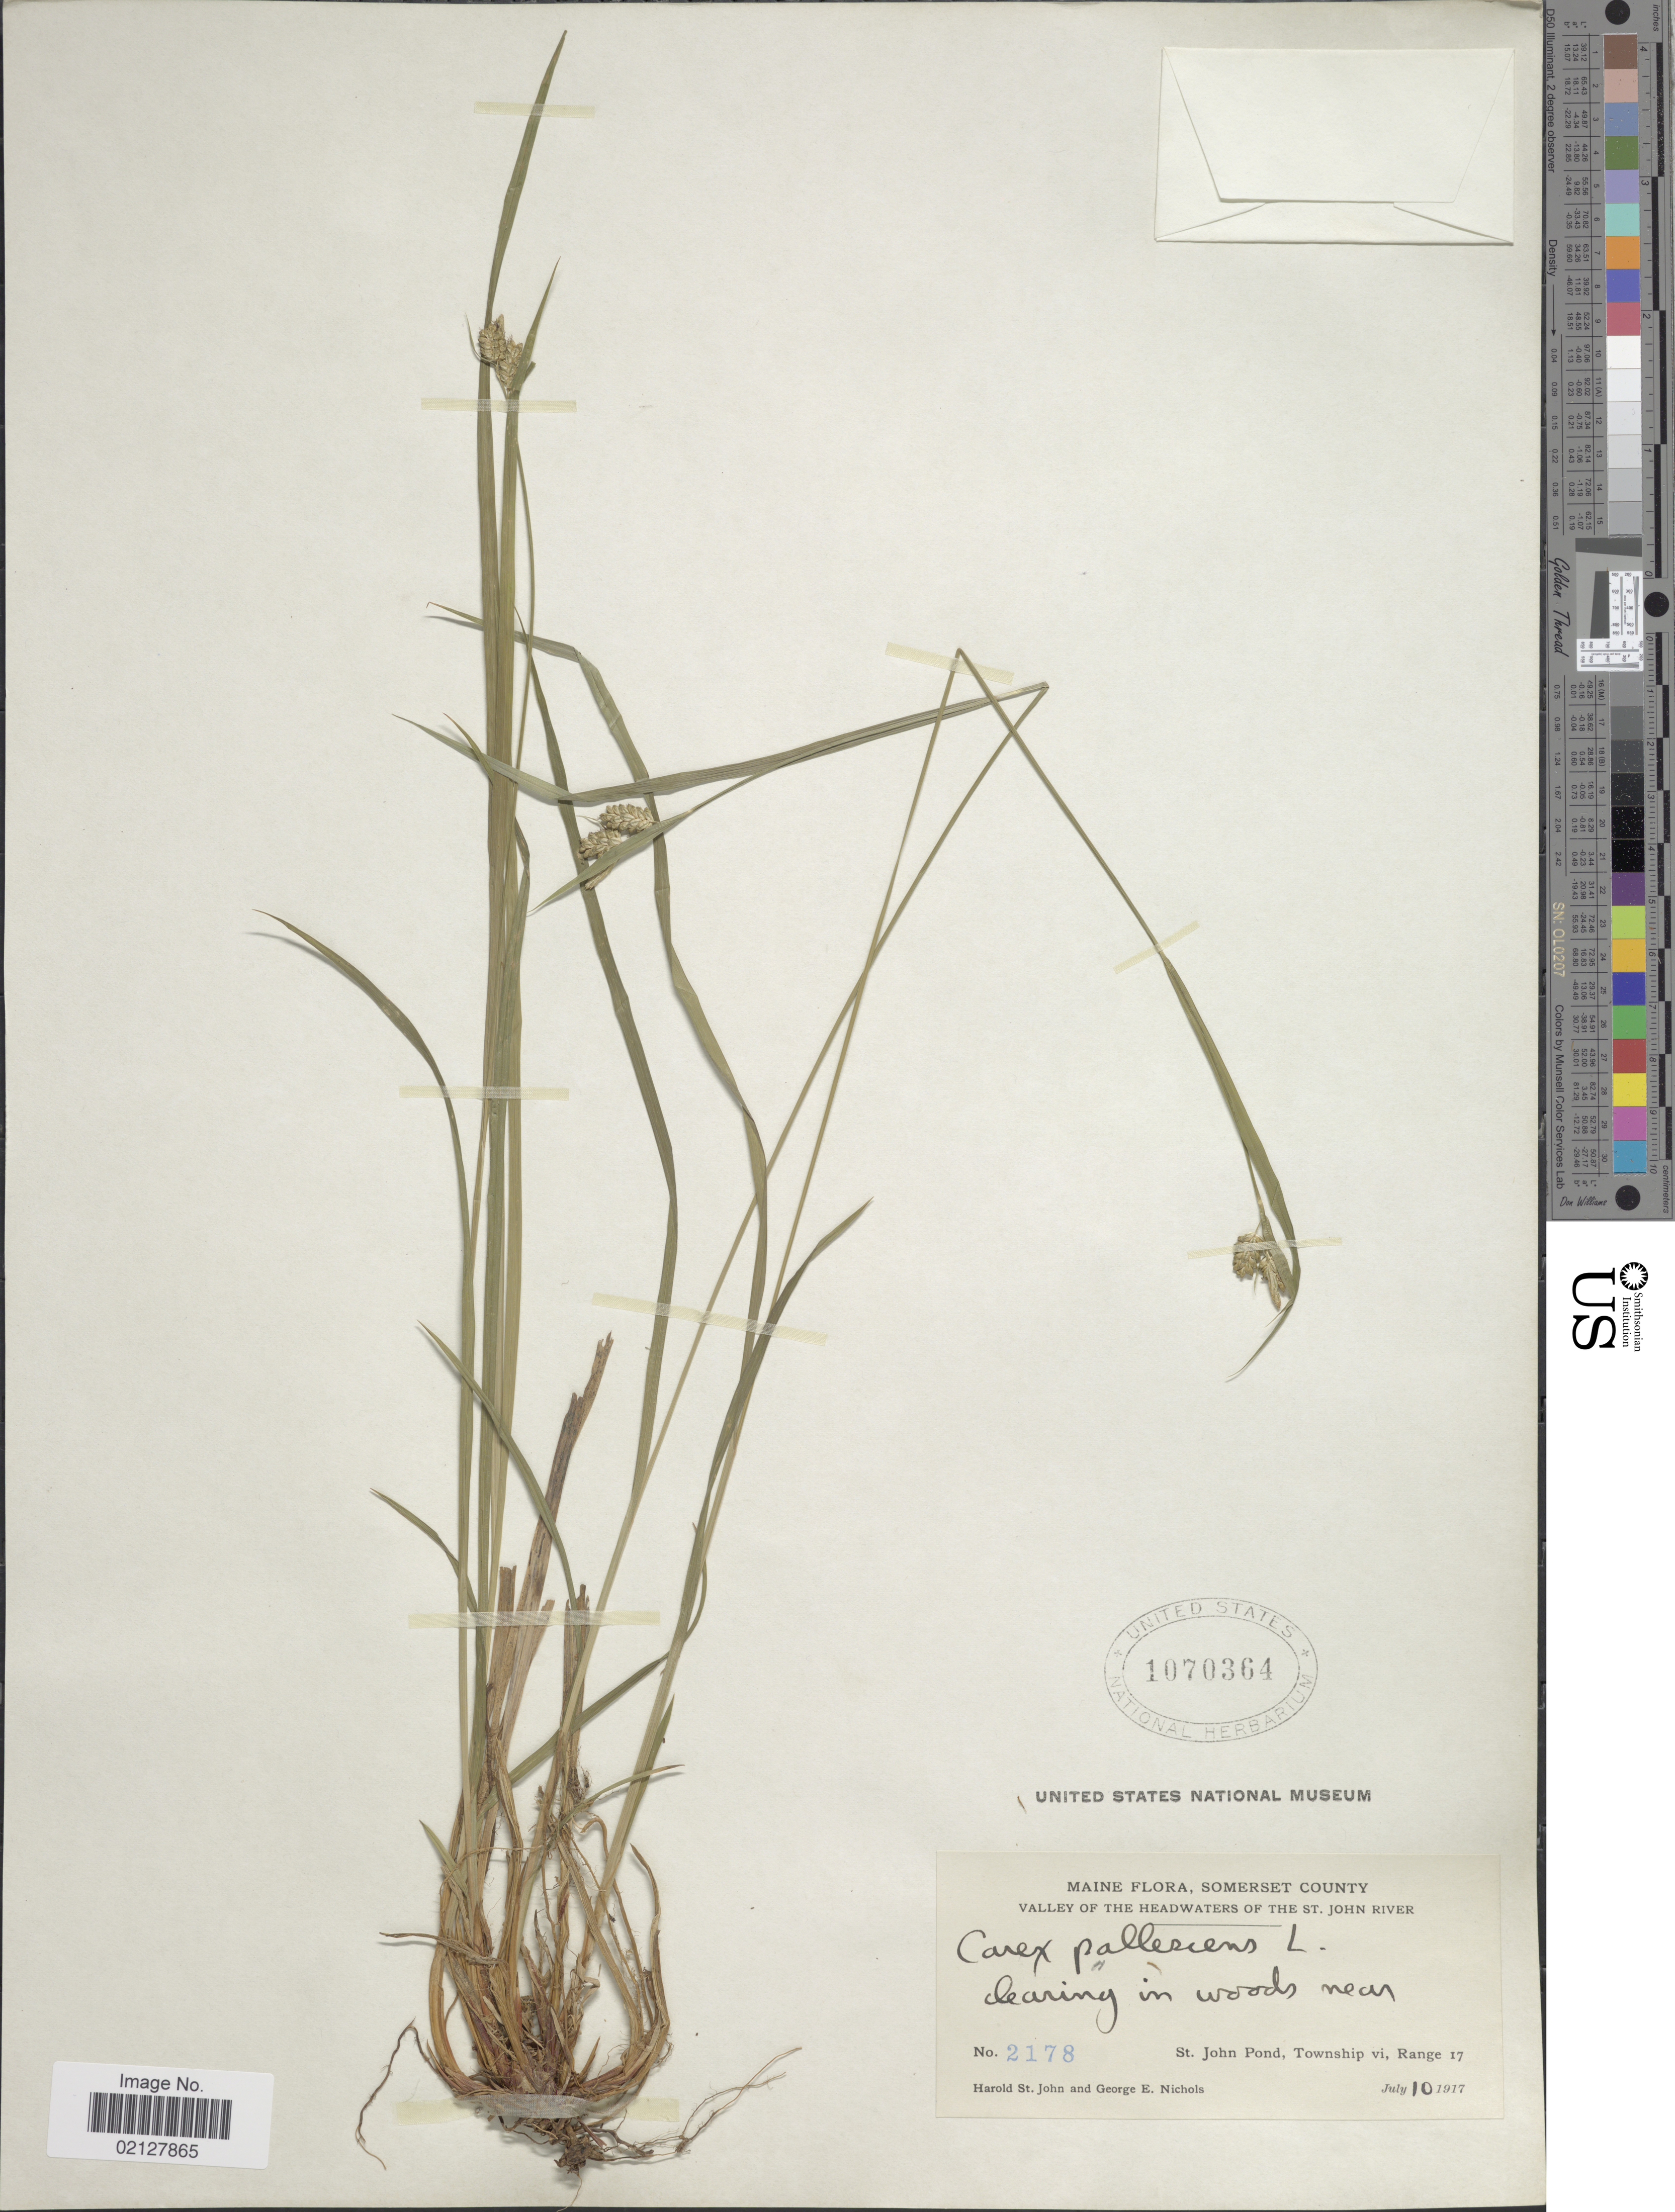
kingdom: Plantae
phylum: Tracheophyta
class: Liliopsida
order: Poales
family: Cyperaceae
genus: Carex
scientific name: Carex pallescens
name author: L.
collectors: H. St. John & G. E. Nichols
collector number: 2178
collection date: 1917-07-10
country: United States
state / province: Maine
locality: Somerset County, valley of the Headwaters of the St. John River. St. John Pond, Township vi, Range 17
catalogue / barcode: US 1070364